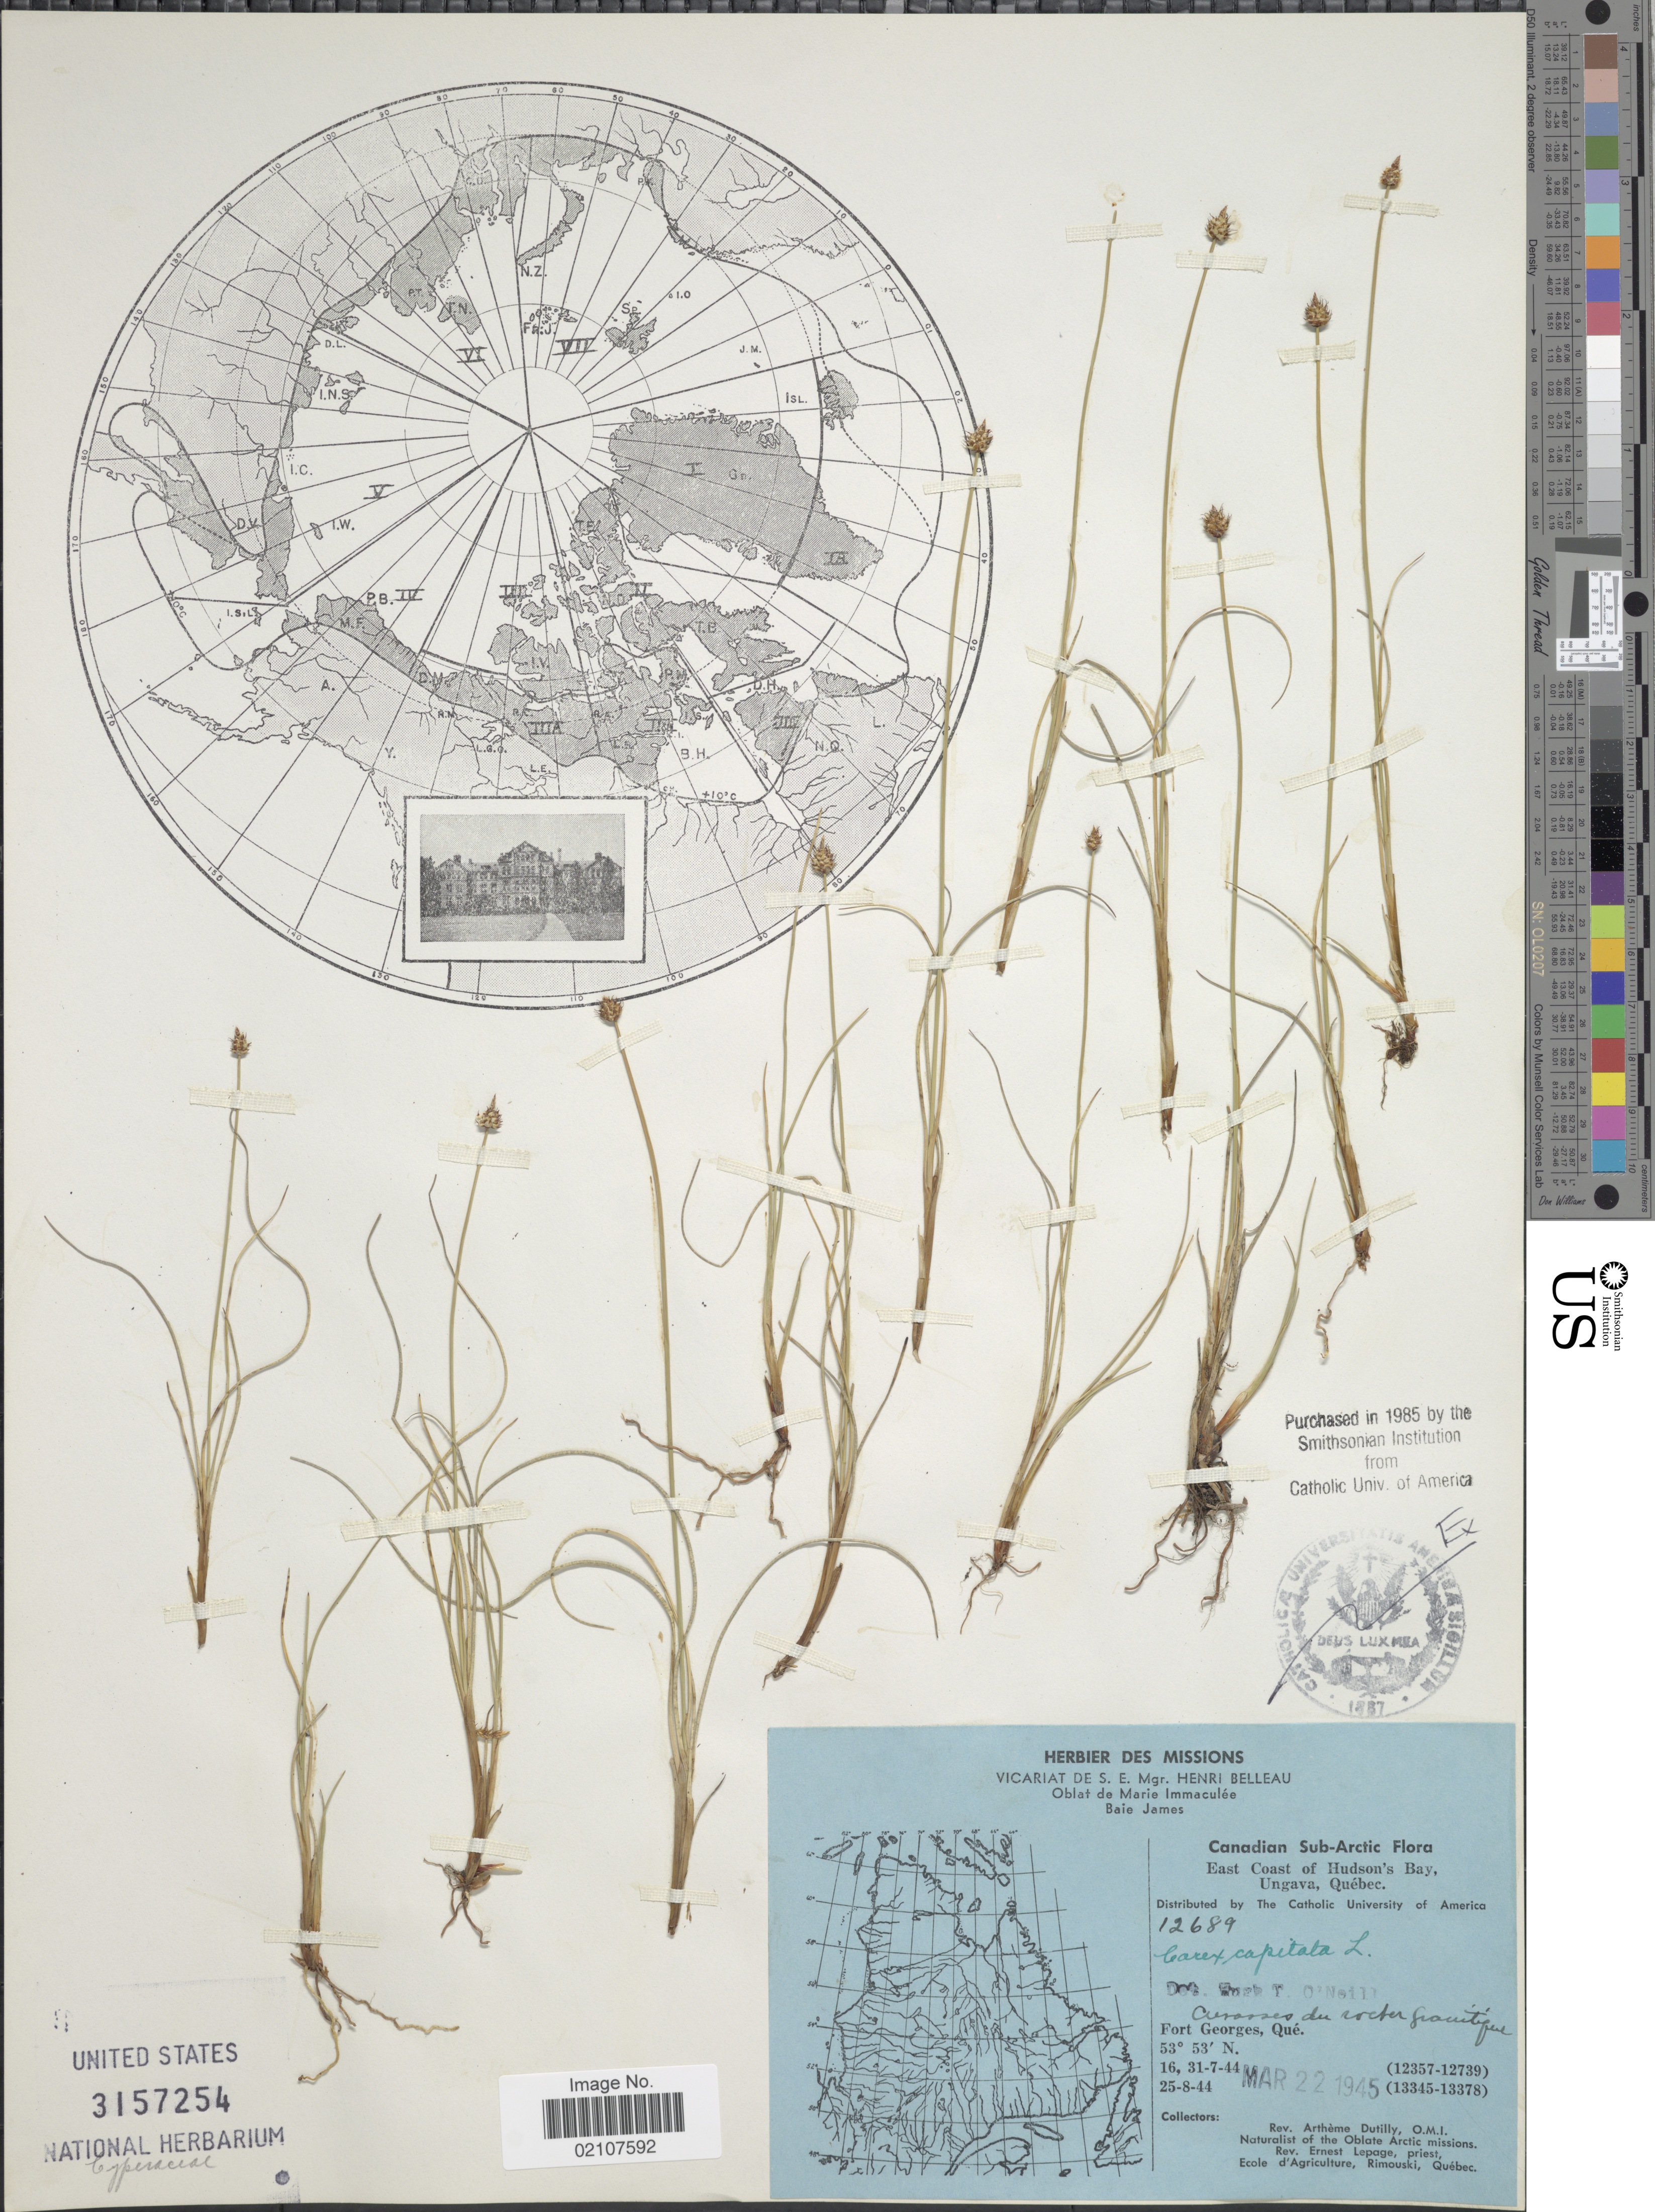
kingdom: Plantae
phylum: Tracheophyta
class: Liliopsida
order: Poales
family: Cyperaceae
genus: Carex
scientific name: Carex capitata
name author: L.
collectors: A. Dutilly & E. Lepage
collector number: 12689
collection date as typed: Transcribed d/m/y: 16/7/44 to 25/8/44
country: Canada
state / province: Quebec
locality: Canadian Sub-Arctic, East Coast of Hudson's Bay, Ungava, Quebec. Fort Georges, Que.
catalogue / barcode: US 3157254